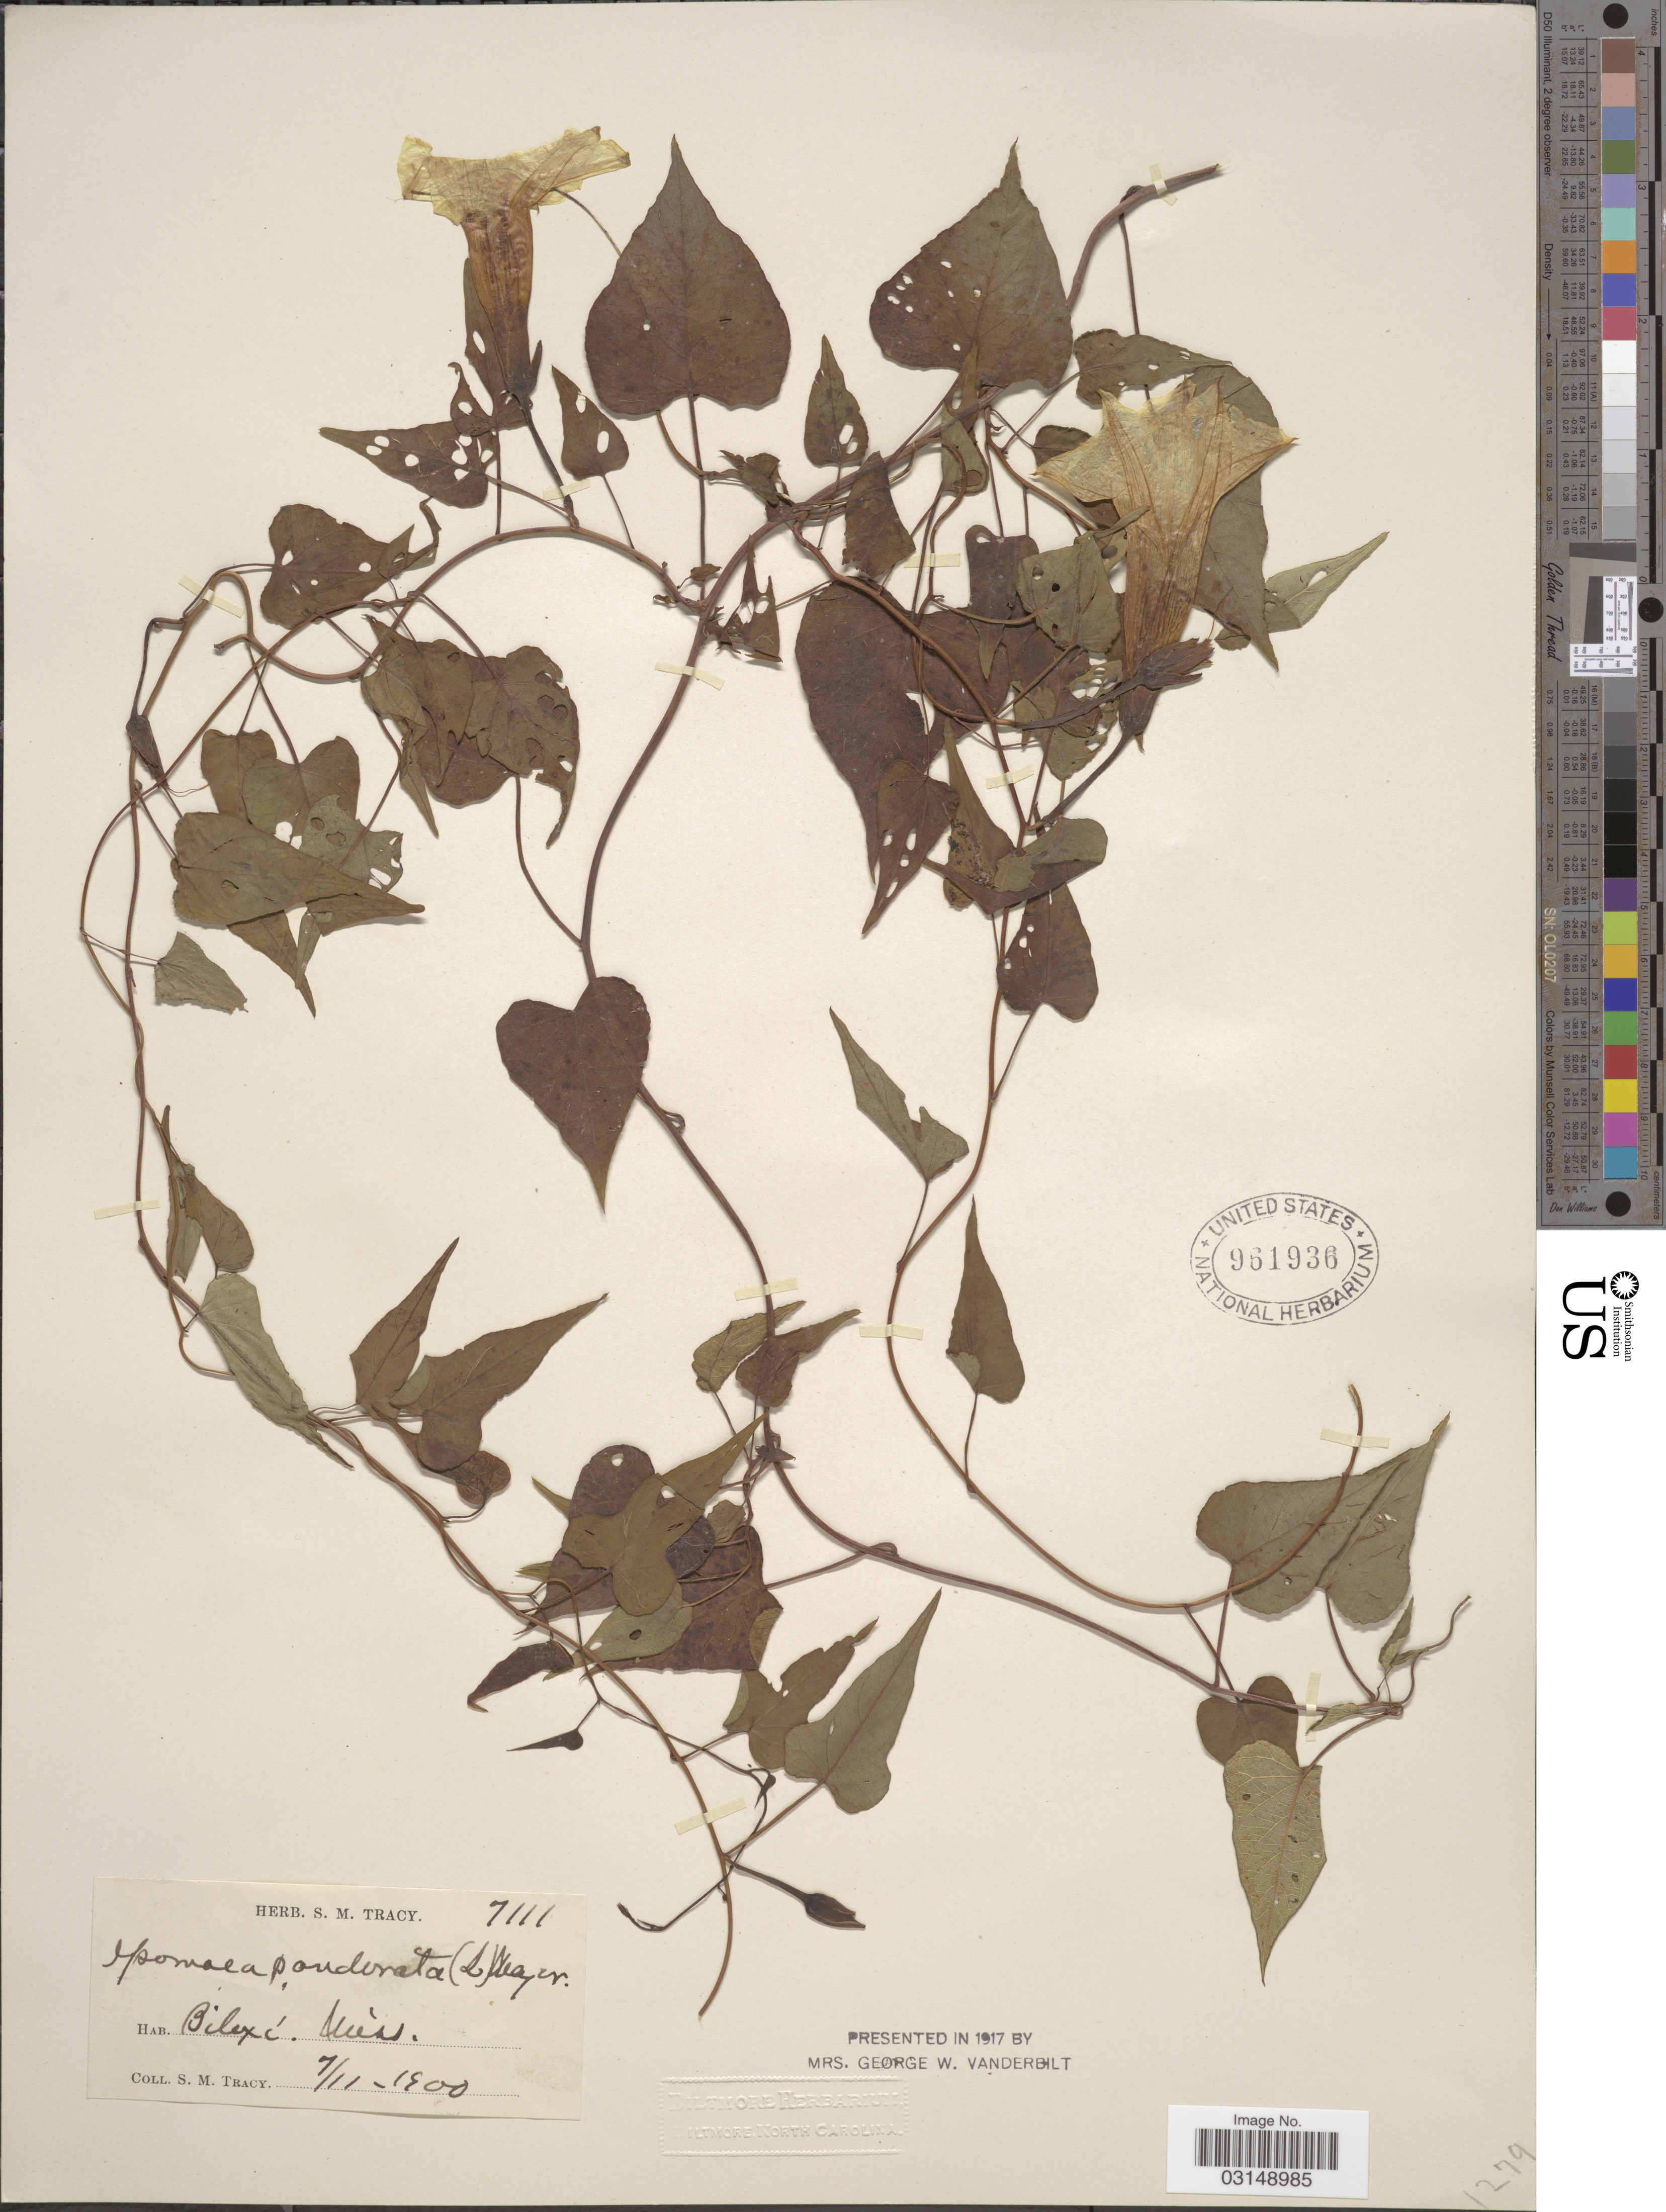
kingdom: Plantae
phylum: Tracheophyta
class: Magnoliopsida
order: Solanales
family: Convolvulaceae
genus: Ipomoea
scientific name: Ipomoea pandurata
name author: (L.) G. Mey.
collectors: S. M. Tracy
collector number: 7111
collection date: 1900-11-07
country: United States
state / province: Mississippi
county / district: Harrison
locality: Biloxi.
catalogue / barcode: US 961936